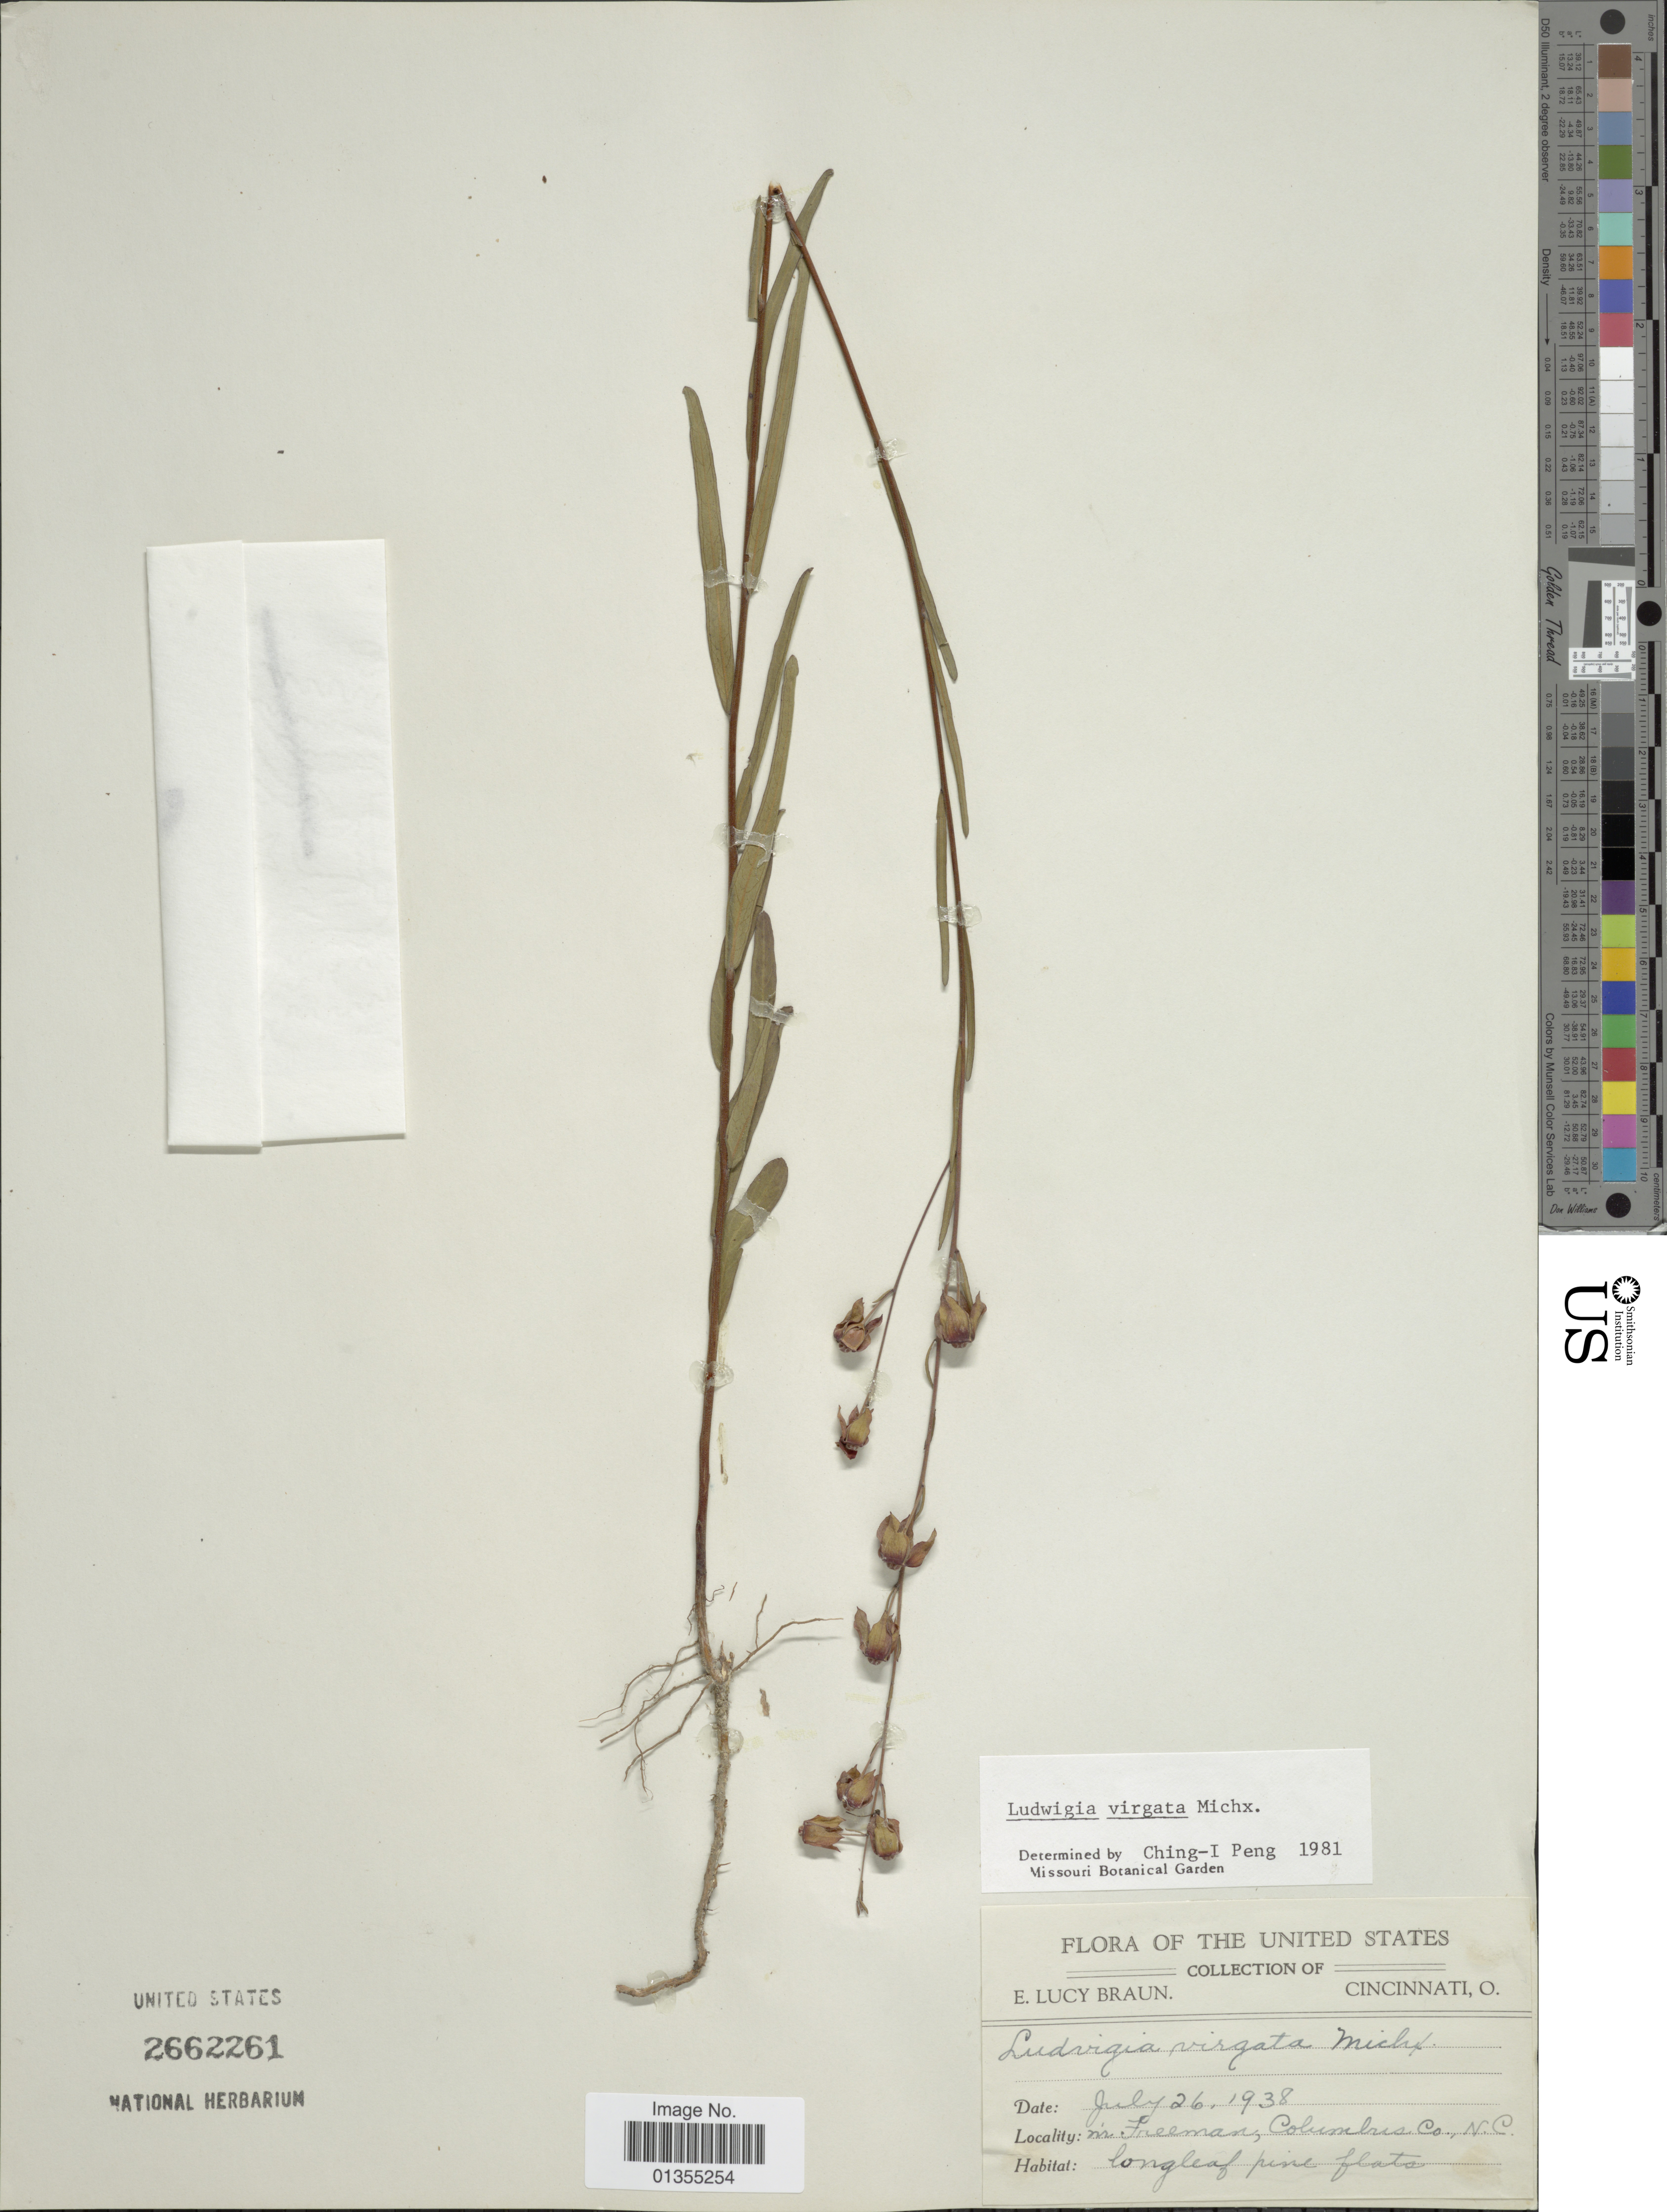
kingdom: Plantae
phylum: Tracheophyta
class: Magnoliopsida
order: Myrtales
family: Onagraceae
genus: Ludwigia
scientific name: Ludwigia virgata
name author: Michx.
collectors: E. L. Braun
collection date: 1938-07-26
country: United States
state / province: North Carolina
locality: Cincinnati, O. Ni. Freeman, Columbus Co.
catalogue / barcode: US 2662261